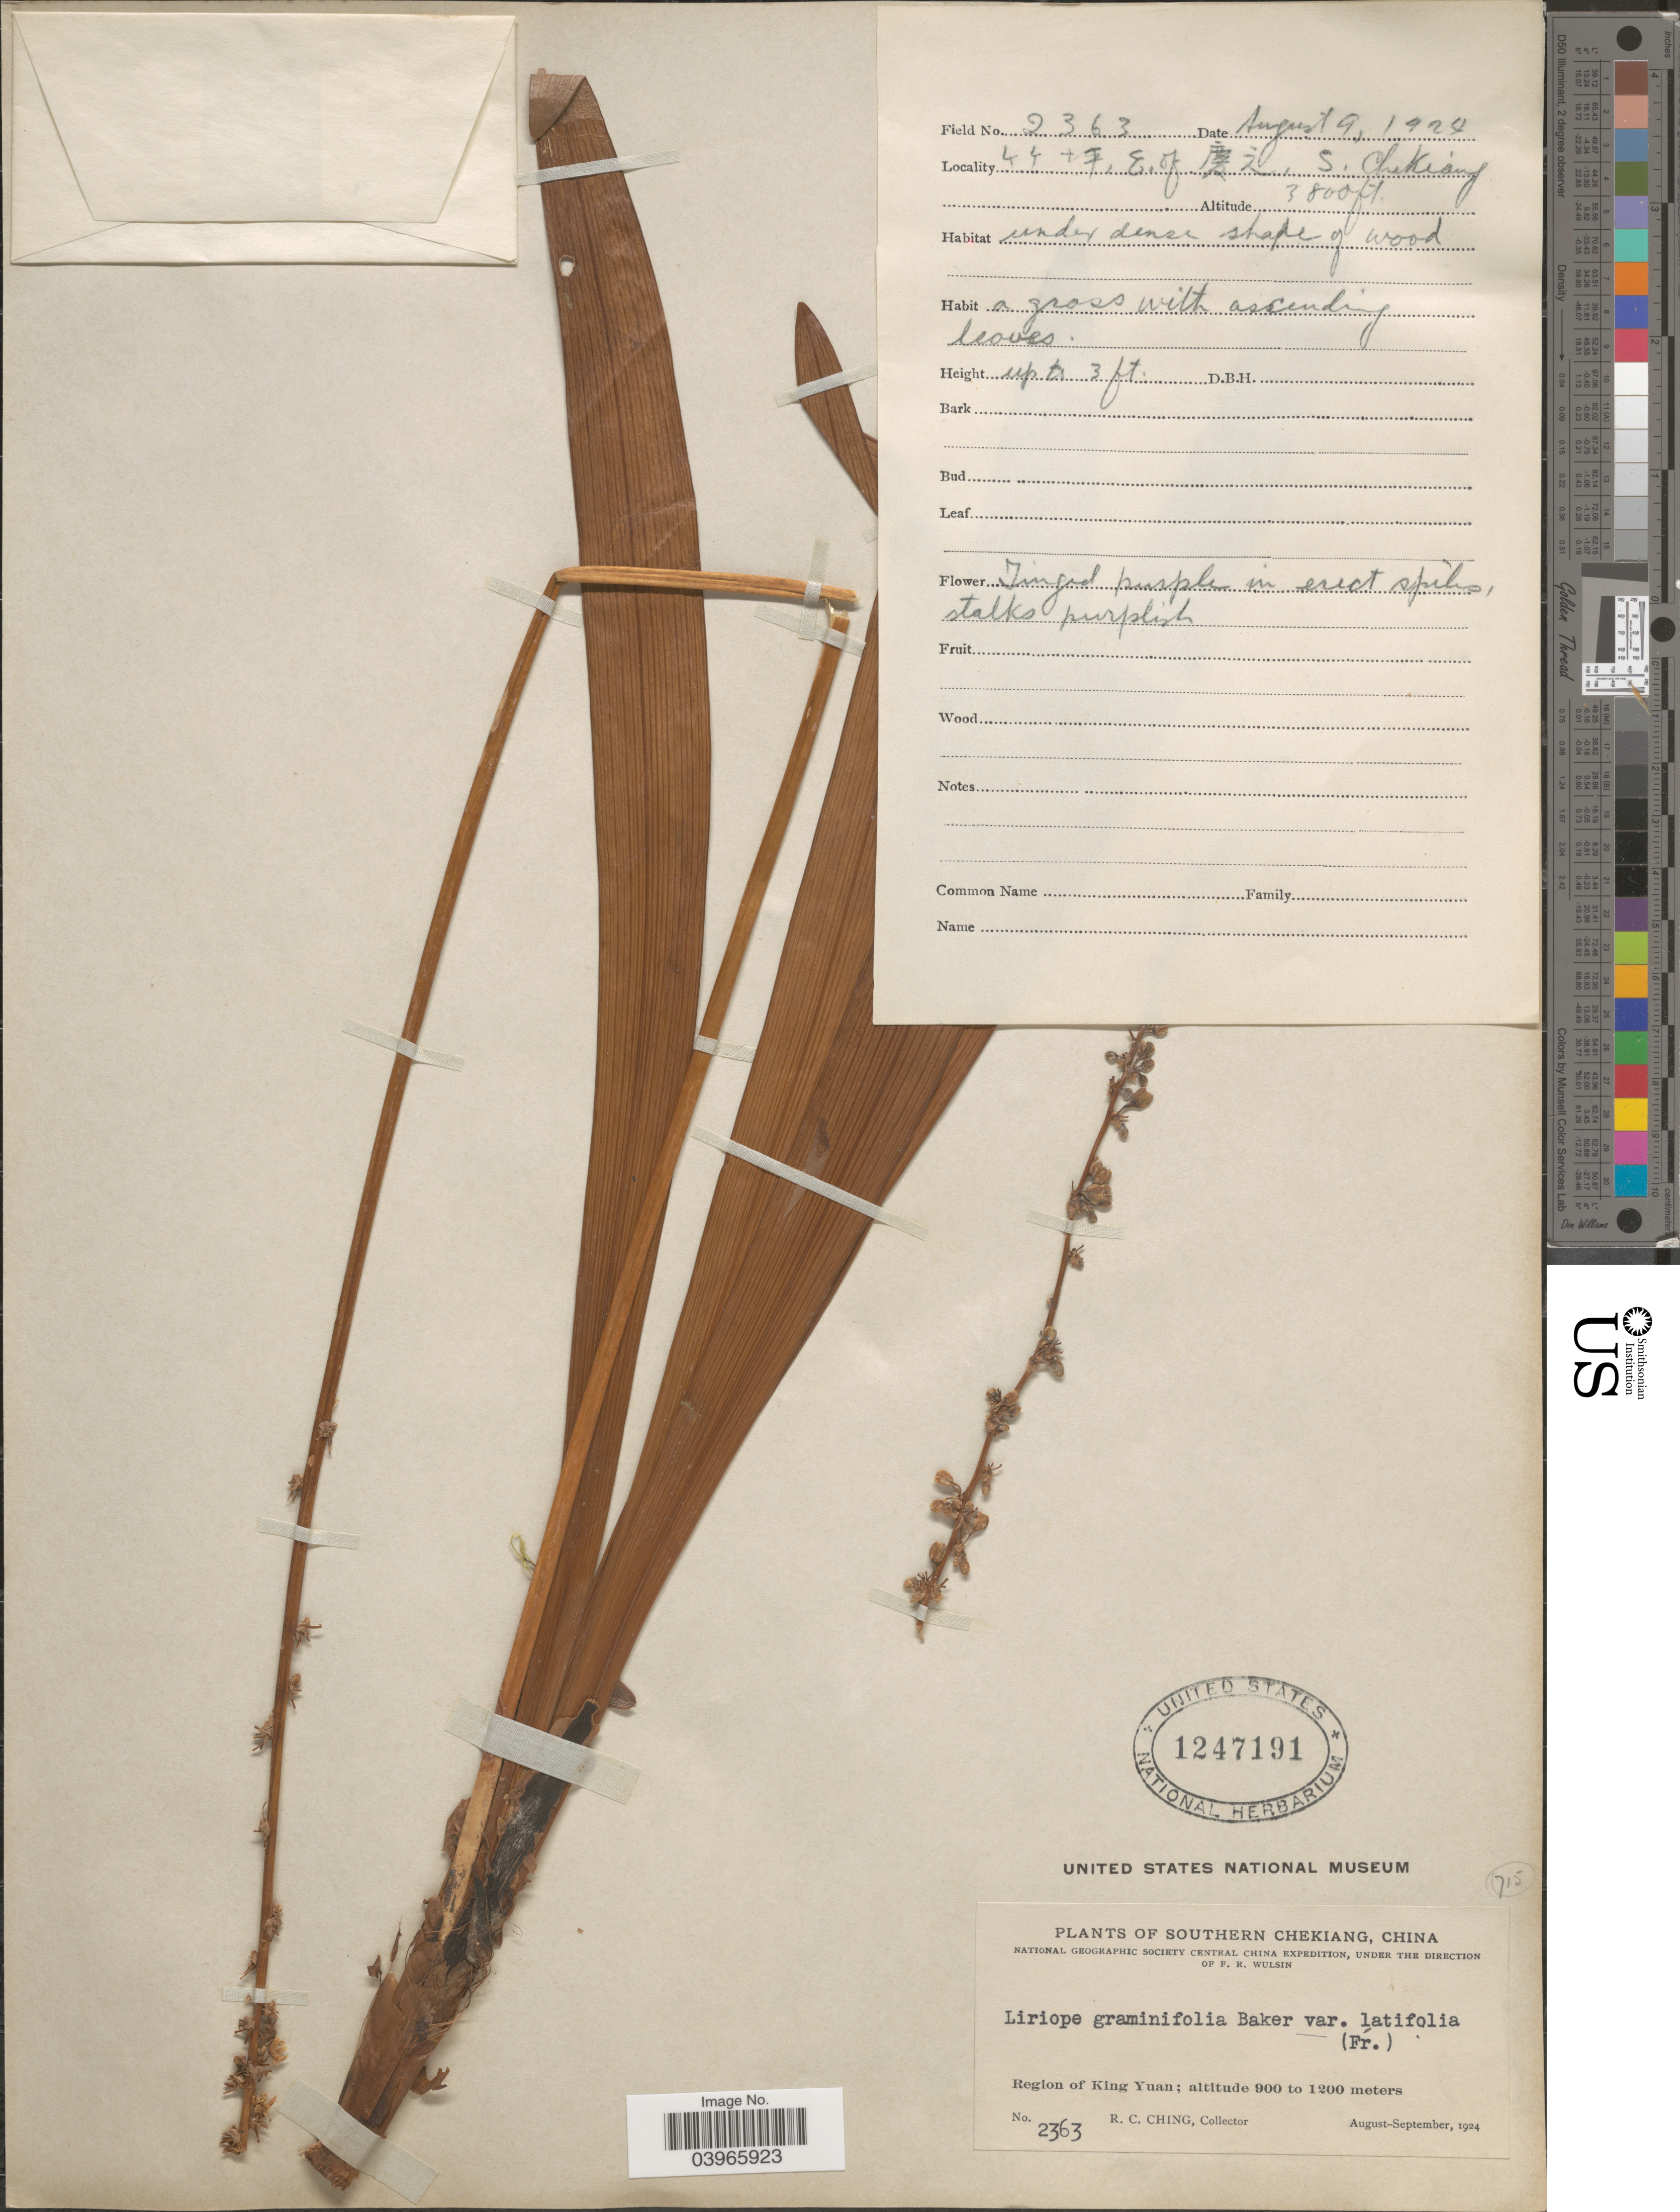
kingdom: Plantae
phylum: Tracheophyta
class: Liliopsida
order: Asparagales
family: Asparagaceae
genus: Liriope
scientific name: Liriope graminifolia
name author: (L.) Baker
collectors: R. C. Ching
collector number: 2363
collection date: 1924-08-09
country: China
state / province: Zhejiang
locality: X, E. of X, Southern Chekiang. Region of King Yuan.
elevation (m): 1158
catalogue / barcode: US 1247191